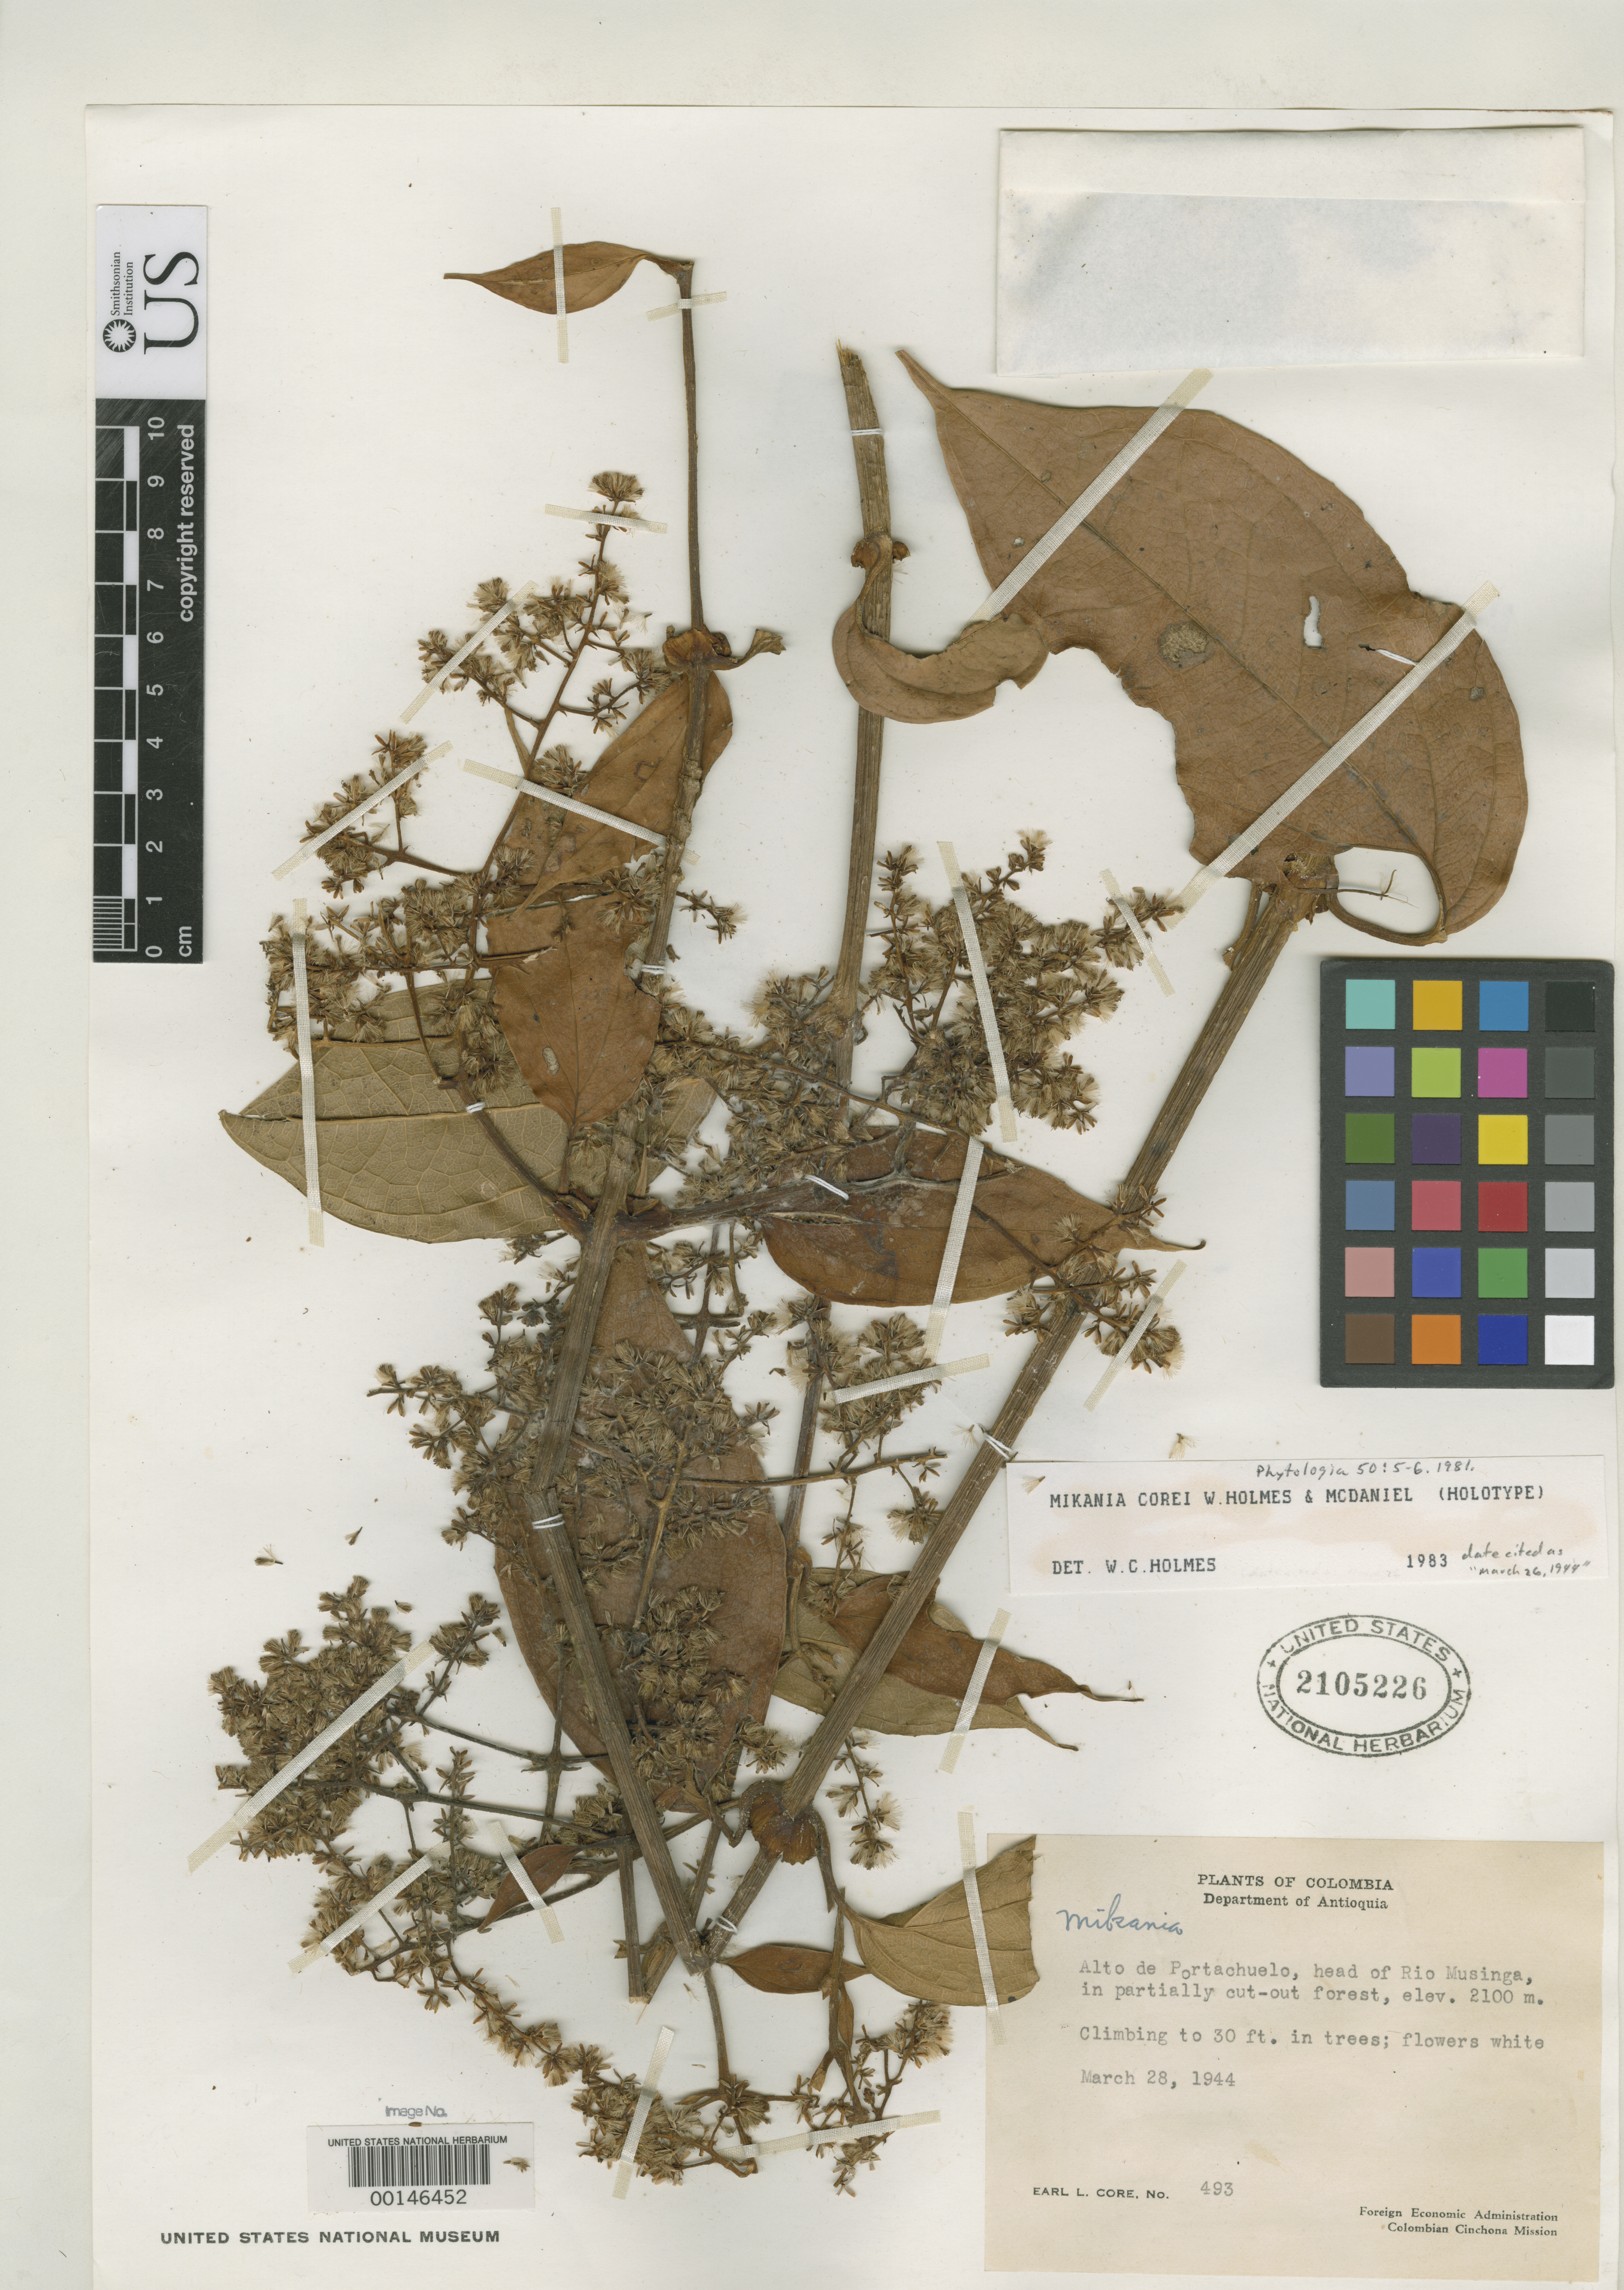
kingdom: Plantae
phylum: Tracheophyta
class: Magnoliopsida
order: Asterales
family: Asteraceae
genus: Mikania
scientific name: Mikania corei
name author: W.C. Holmes & McDaniel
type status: Holotype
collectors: E. L. Core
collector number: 493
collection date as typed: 28 Mar 1944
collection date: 1944-03-28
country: Colombia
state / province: Antioquia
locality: Alto de Portachuelo, Head of Rio Musinga.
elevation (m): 2100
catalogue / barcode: US 2105226